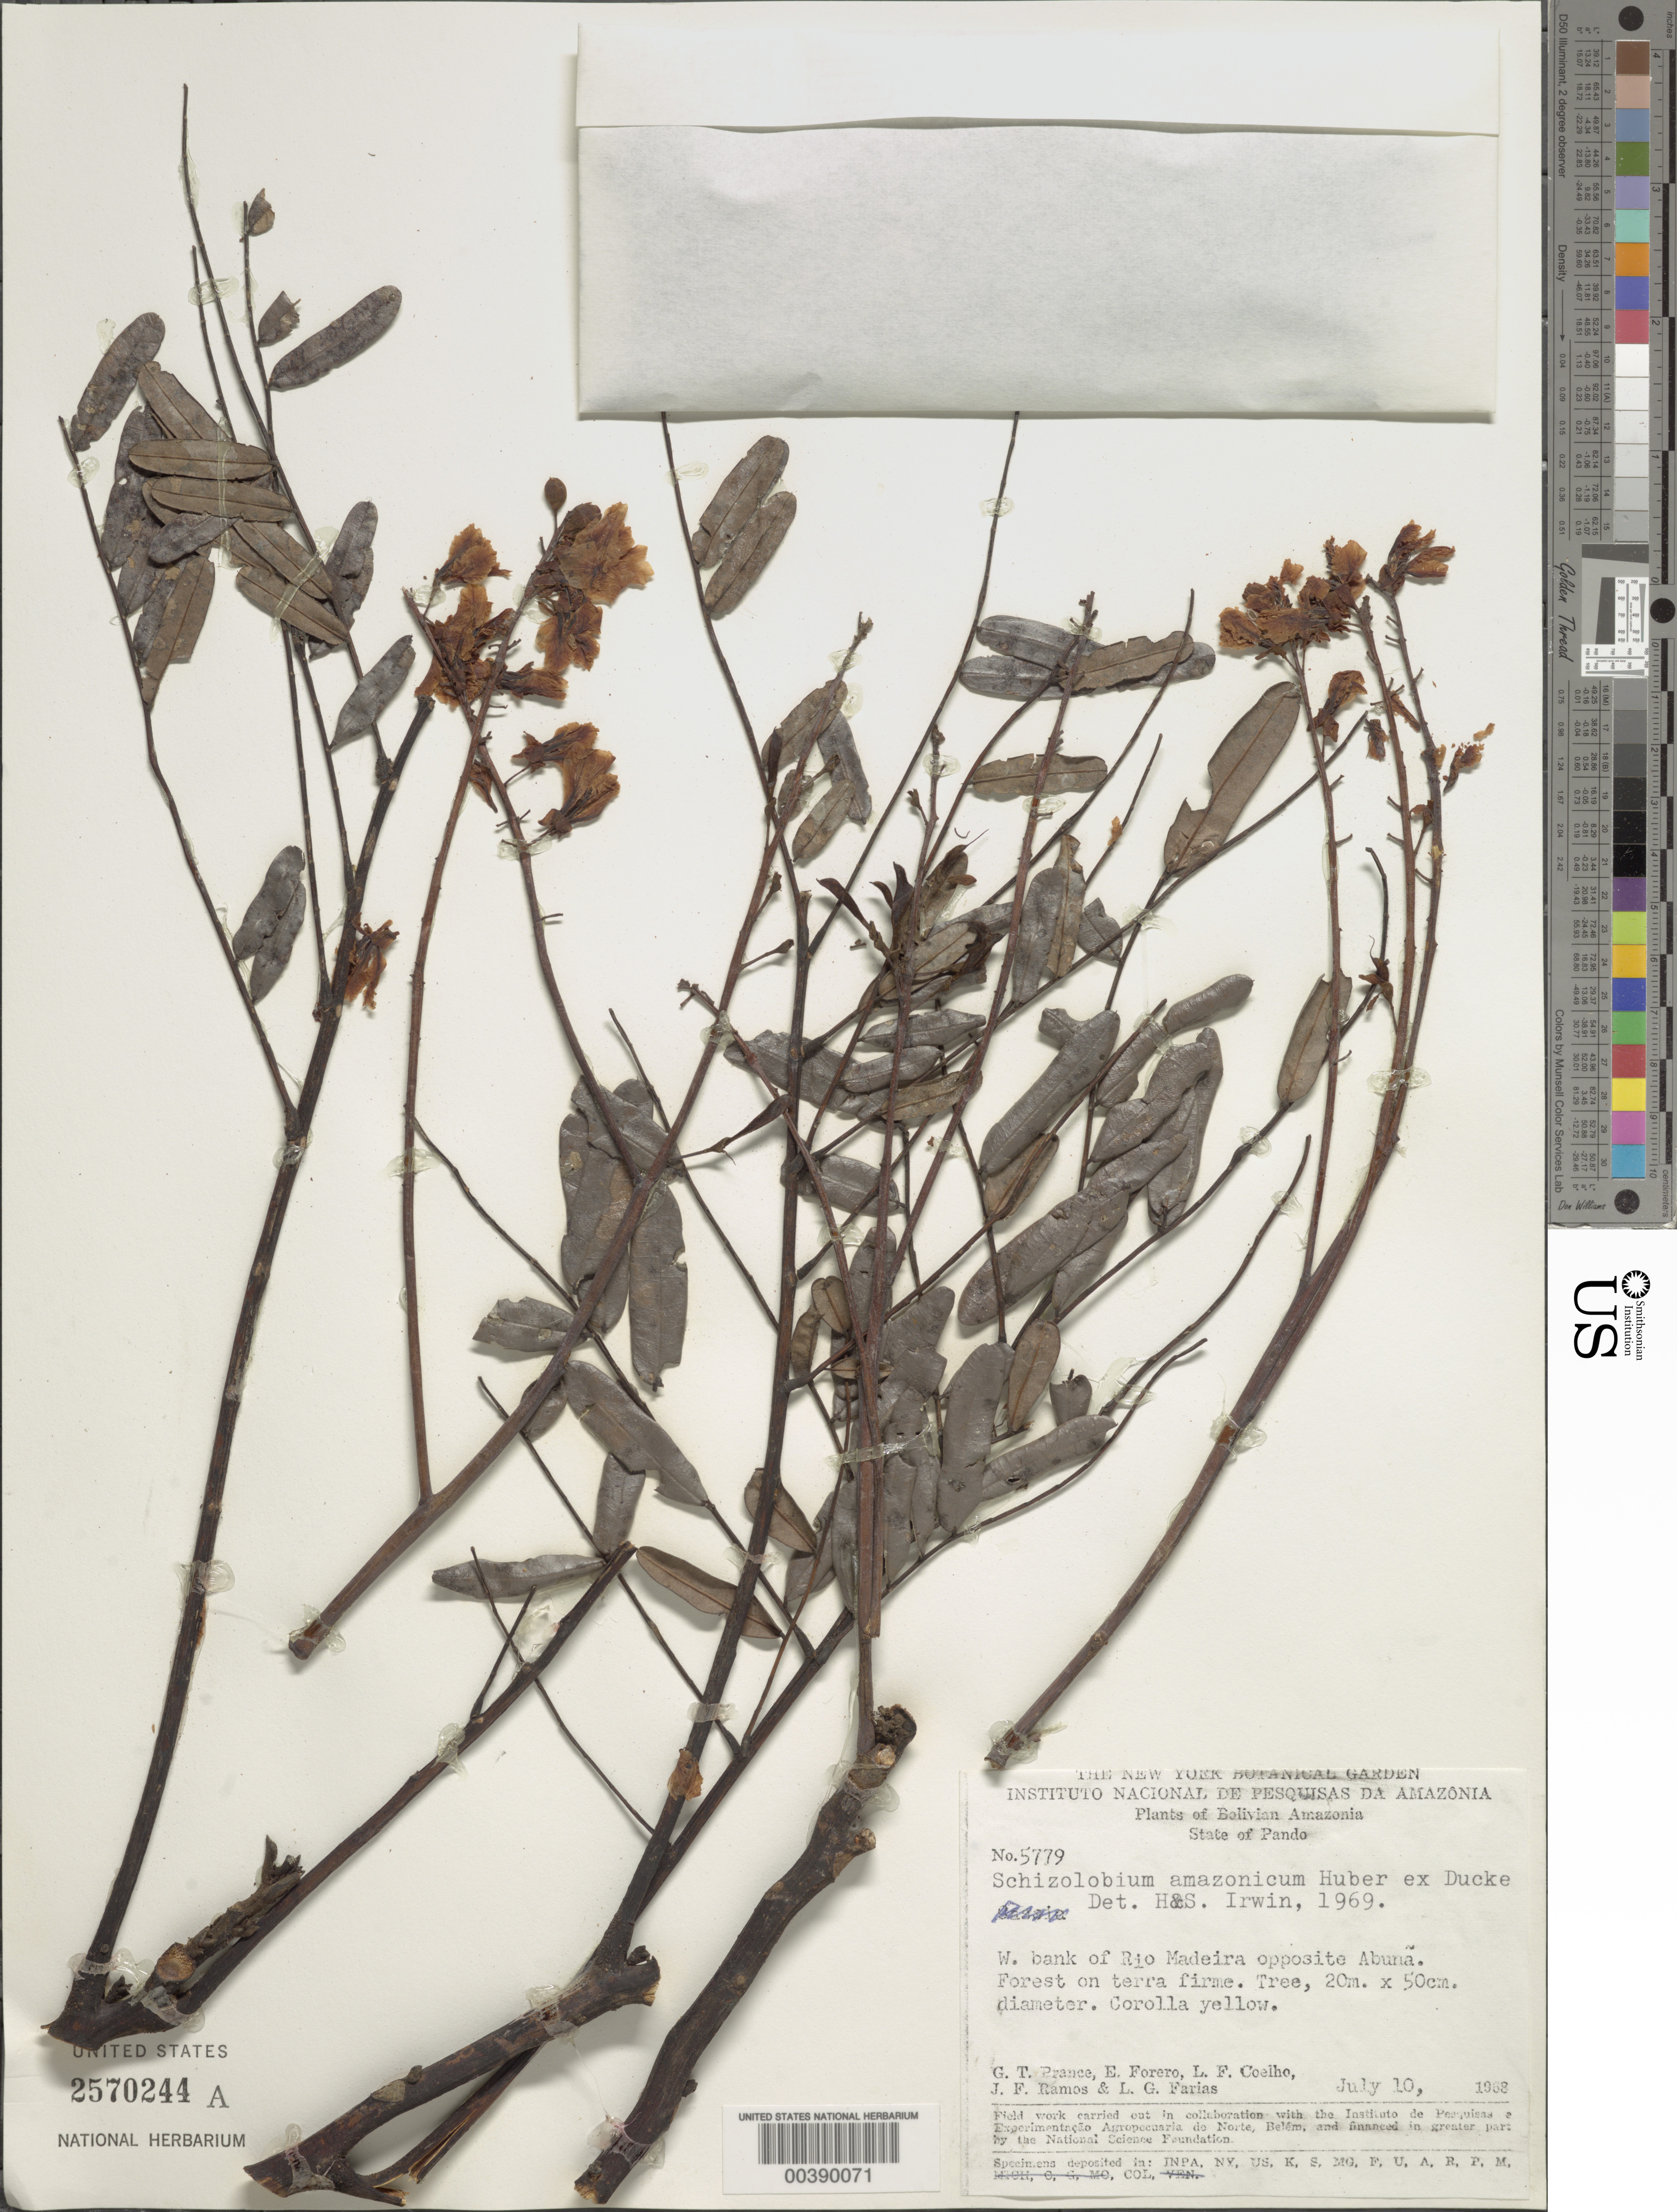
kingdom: Plantae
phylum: Tracheophyta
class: Magnoliopsida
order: Fabales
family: Fabaceae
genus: Schizolobium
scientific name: Schizolobium amazonicum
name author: Ducke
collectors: G. T. Prance, E. Forero, L. F. Coelho, J. F. Ramos & L. G. Farias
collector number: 5779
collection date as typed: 10 Jul 1968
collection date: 1968-07-10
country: Bolivia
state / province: Pando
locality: W bank of Rio Madeira opposite Abuna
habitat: Forest on terra firme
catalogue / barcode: US 2570244A